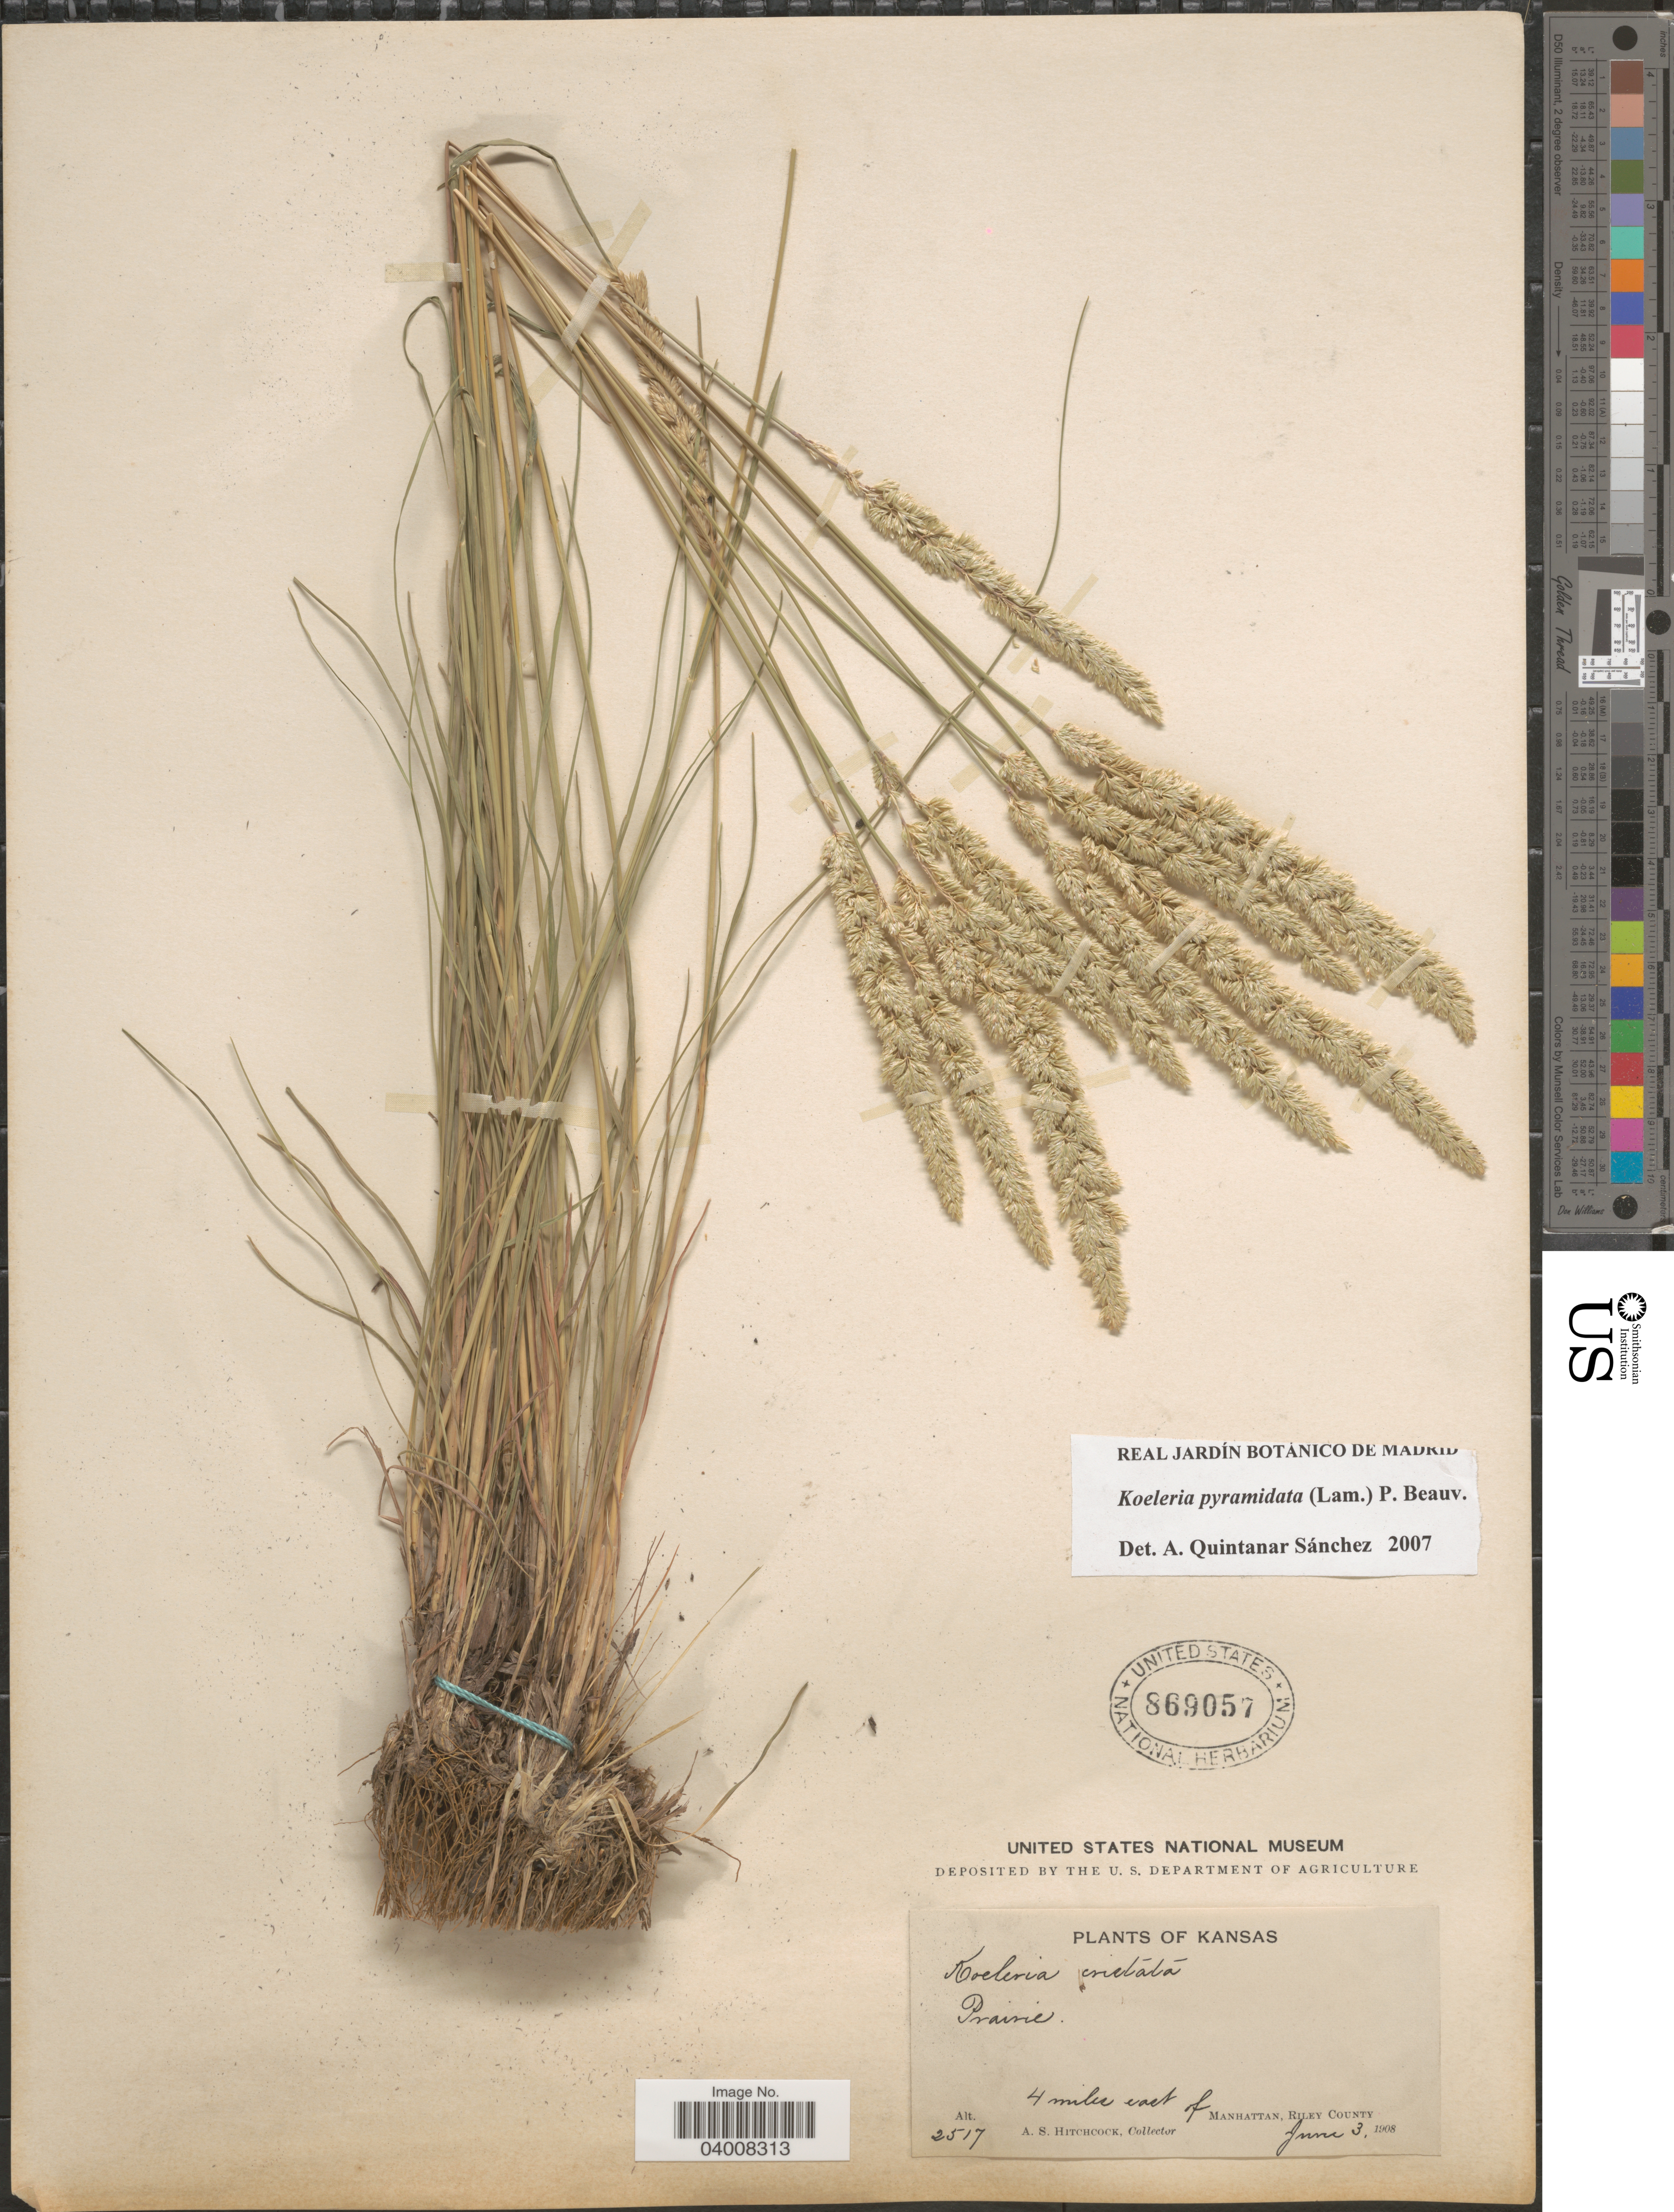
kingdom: Plantae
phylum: Tracheophyta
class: Liliopsida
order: Poales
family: Poaceae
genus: Koeleria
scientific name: Koeleria pyramidata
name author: (Lam.) P. Beauv.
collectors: A. S. Hitchcock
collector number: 2517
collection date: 1908-06-03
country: United States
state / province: Kansas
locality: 4 miles east of Manhattan, Riley County.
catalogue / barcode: US 869057